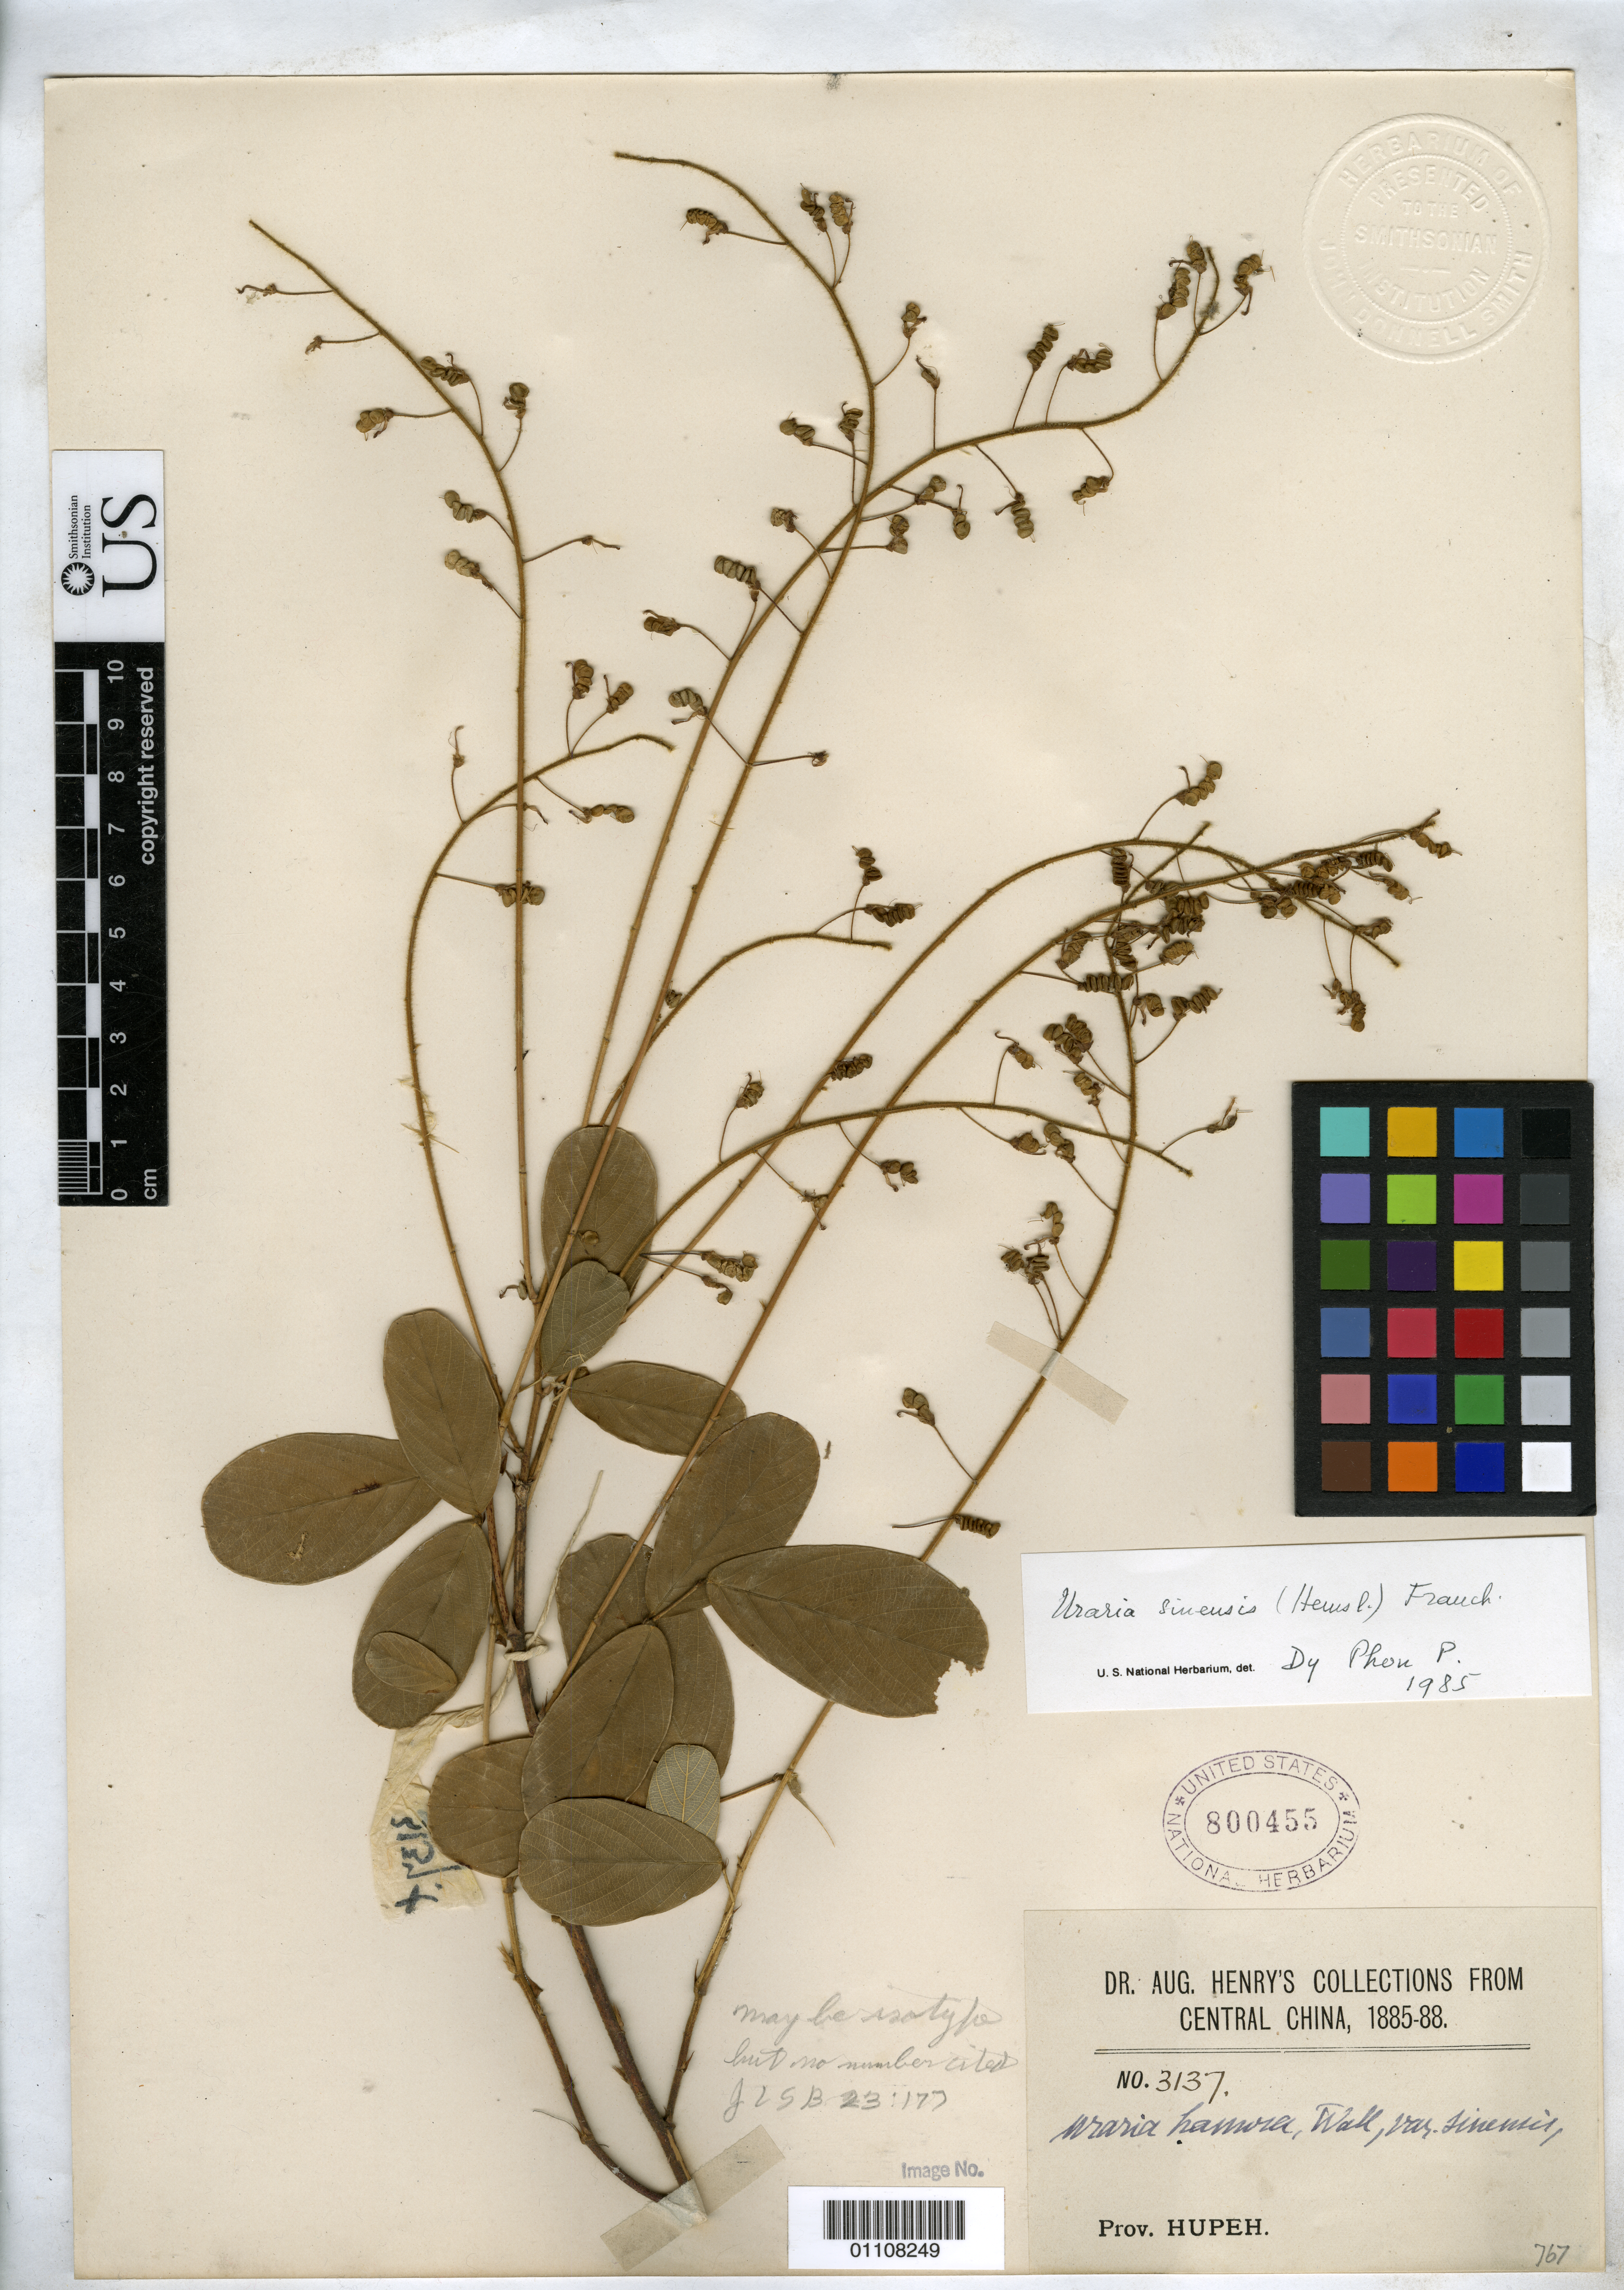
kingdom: Plantae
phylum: Tracheophyta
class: Magnoliopsida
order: Fabales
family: Fabaceae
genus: Uraria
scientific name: Uraria hamosa var. sinensis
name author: Hemsl. in F.B. Forbes & Hemsl.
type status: Possible Isotype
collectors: A. Henry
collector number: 3137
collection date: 1885/1888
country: China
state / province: Hubei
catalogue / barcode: US 800455